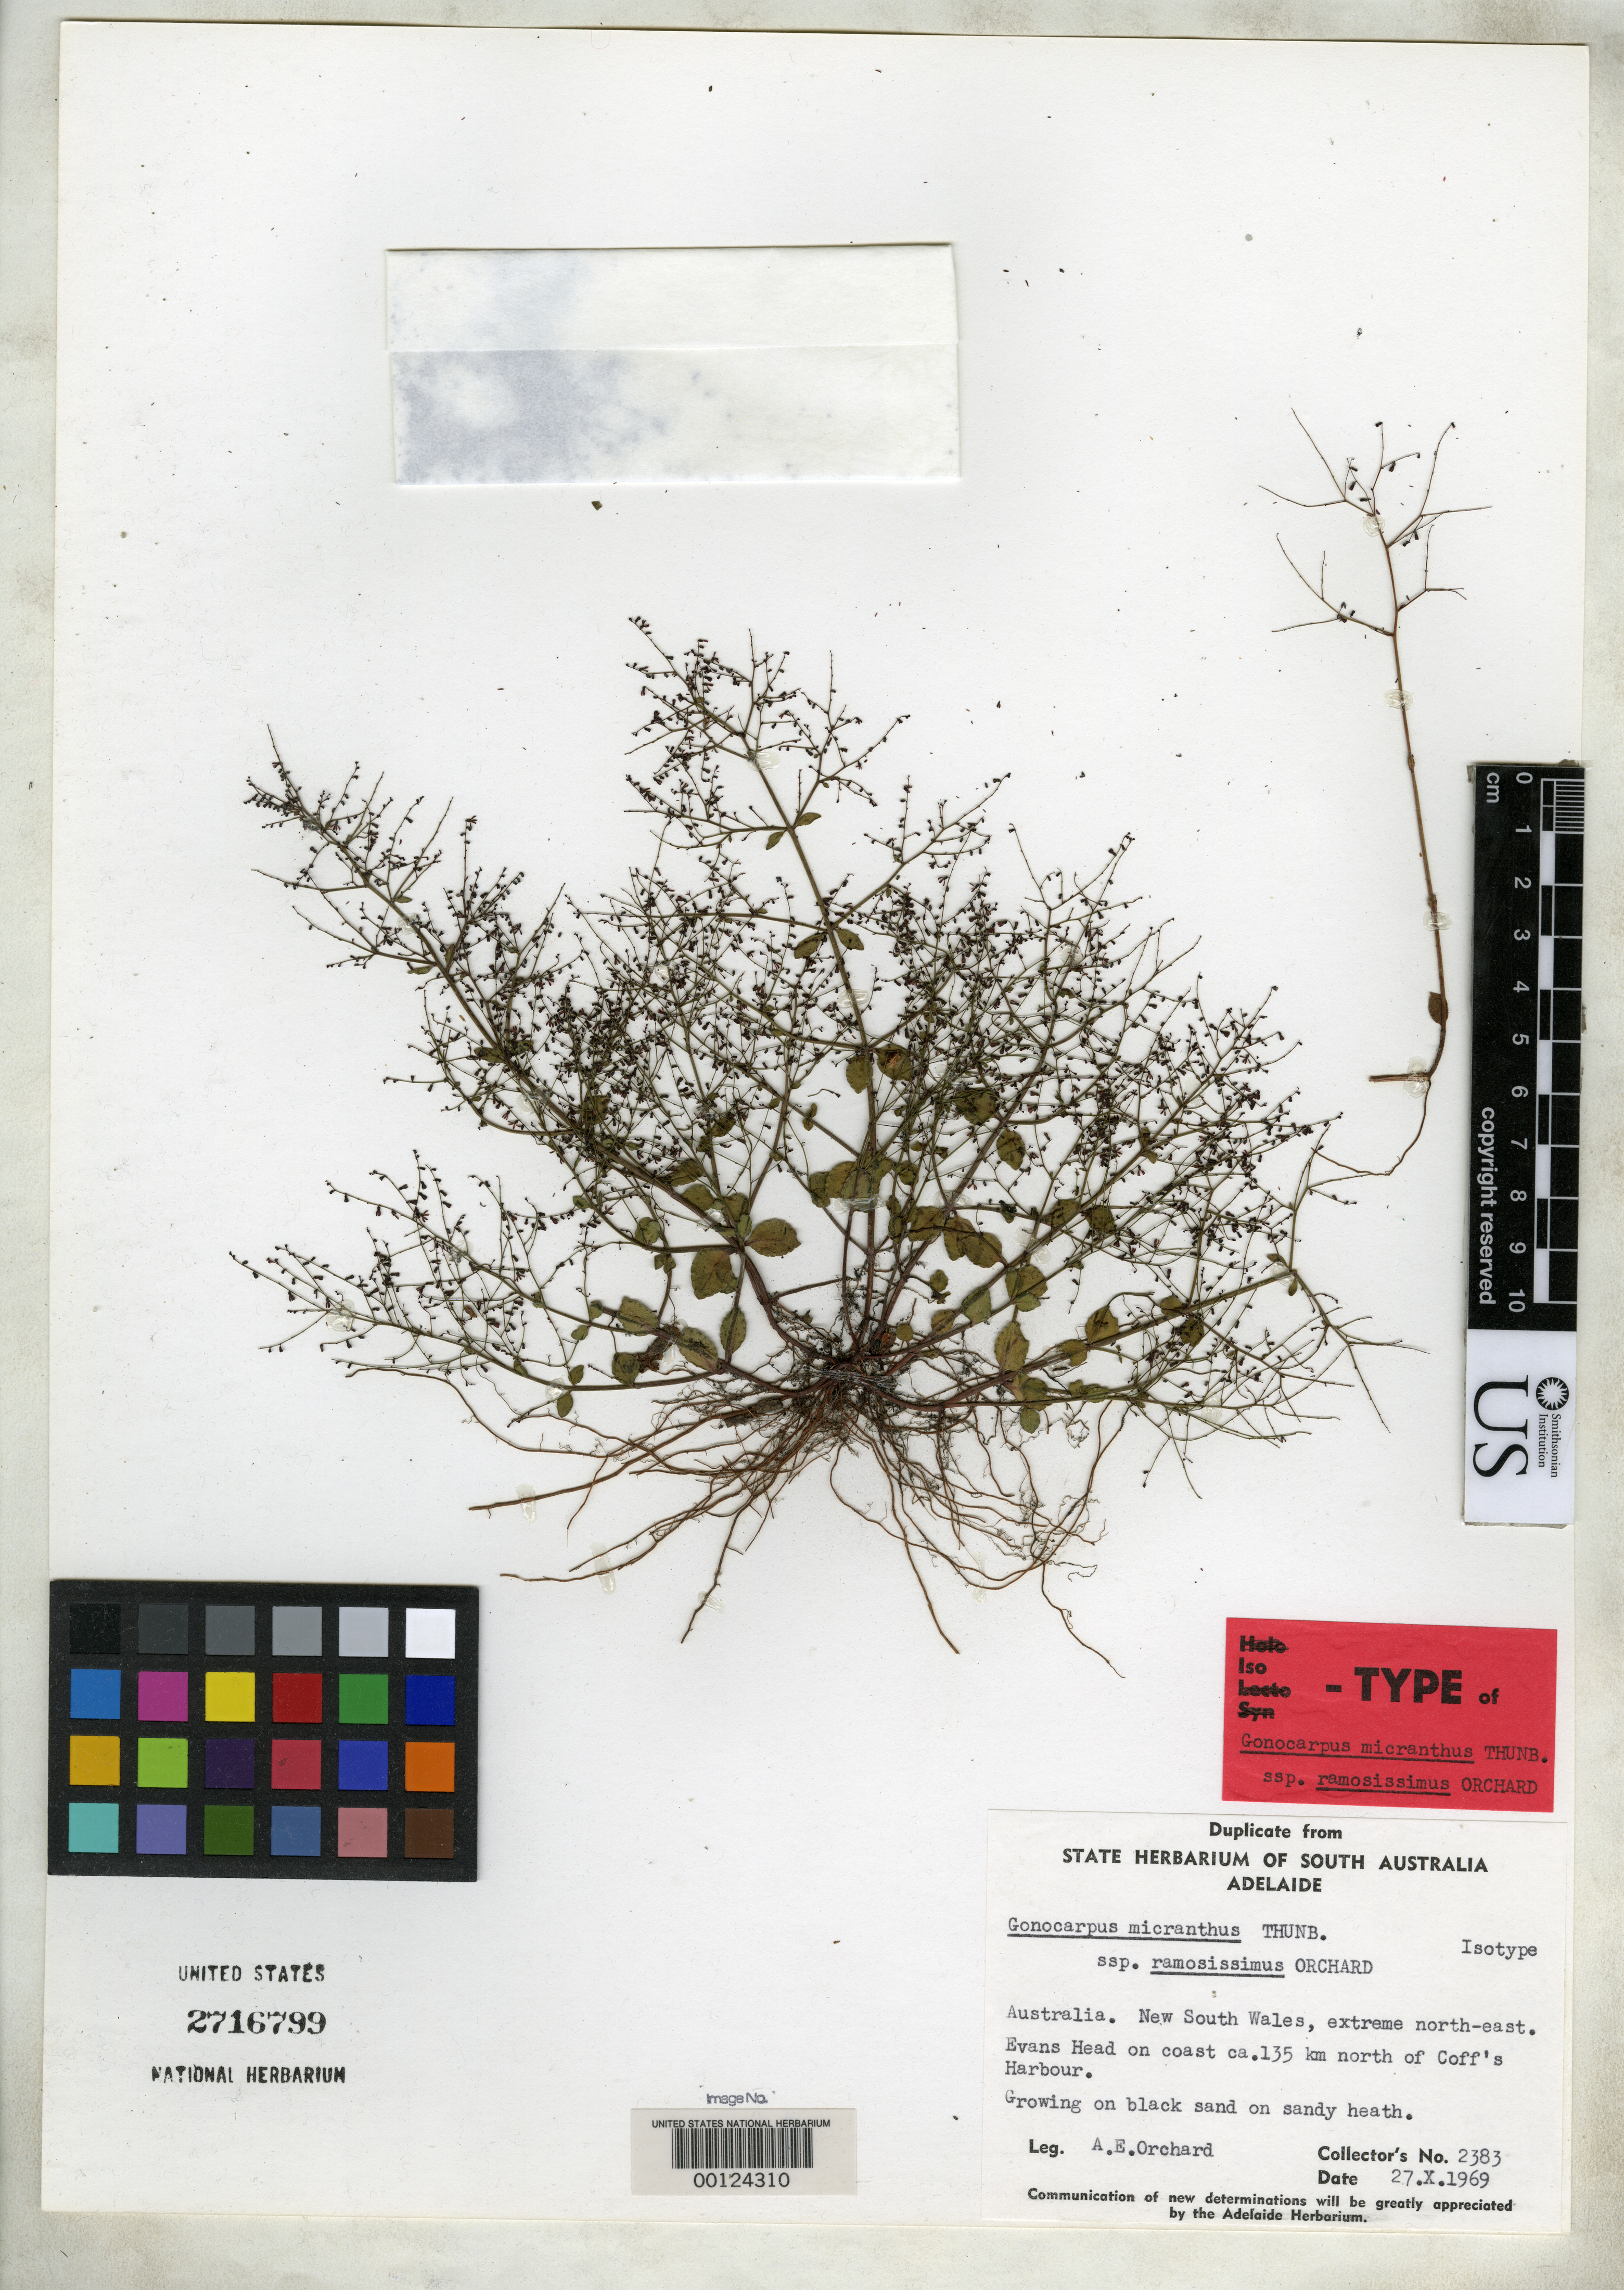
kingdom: Plantae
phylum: Tracheophyta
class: Magnoliopsida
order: Saxifragales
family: Haloragaceae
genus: Gonocarpus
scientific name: Gonocarpus micranthus subsp. ramosissimus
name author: Orchard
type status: Isotype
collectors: A. E. Orchard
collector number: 2383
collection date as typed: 27 Oct 1969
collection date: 1969-10-27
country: Australia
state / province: New South Wales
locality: Extreme N.E. Evans Head on coast ca. 135 km. N of Coff's Harbour.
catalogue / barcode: US 2716799